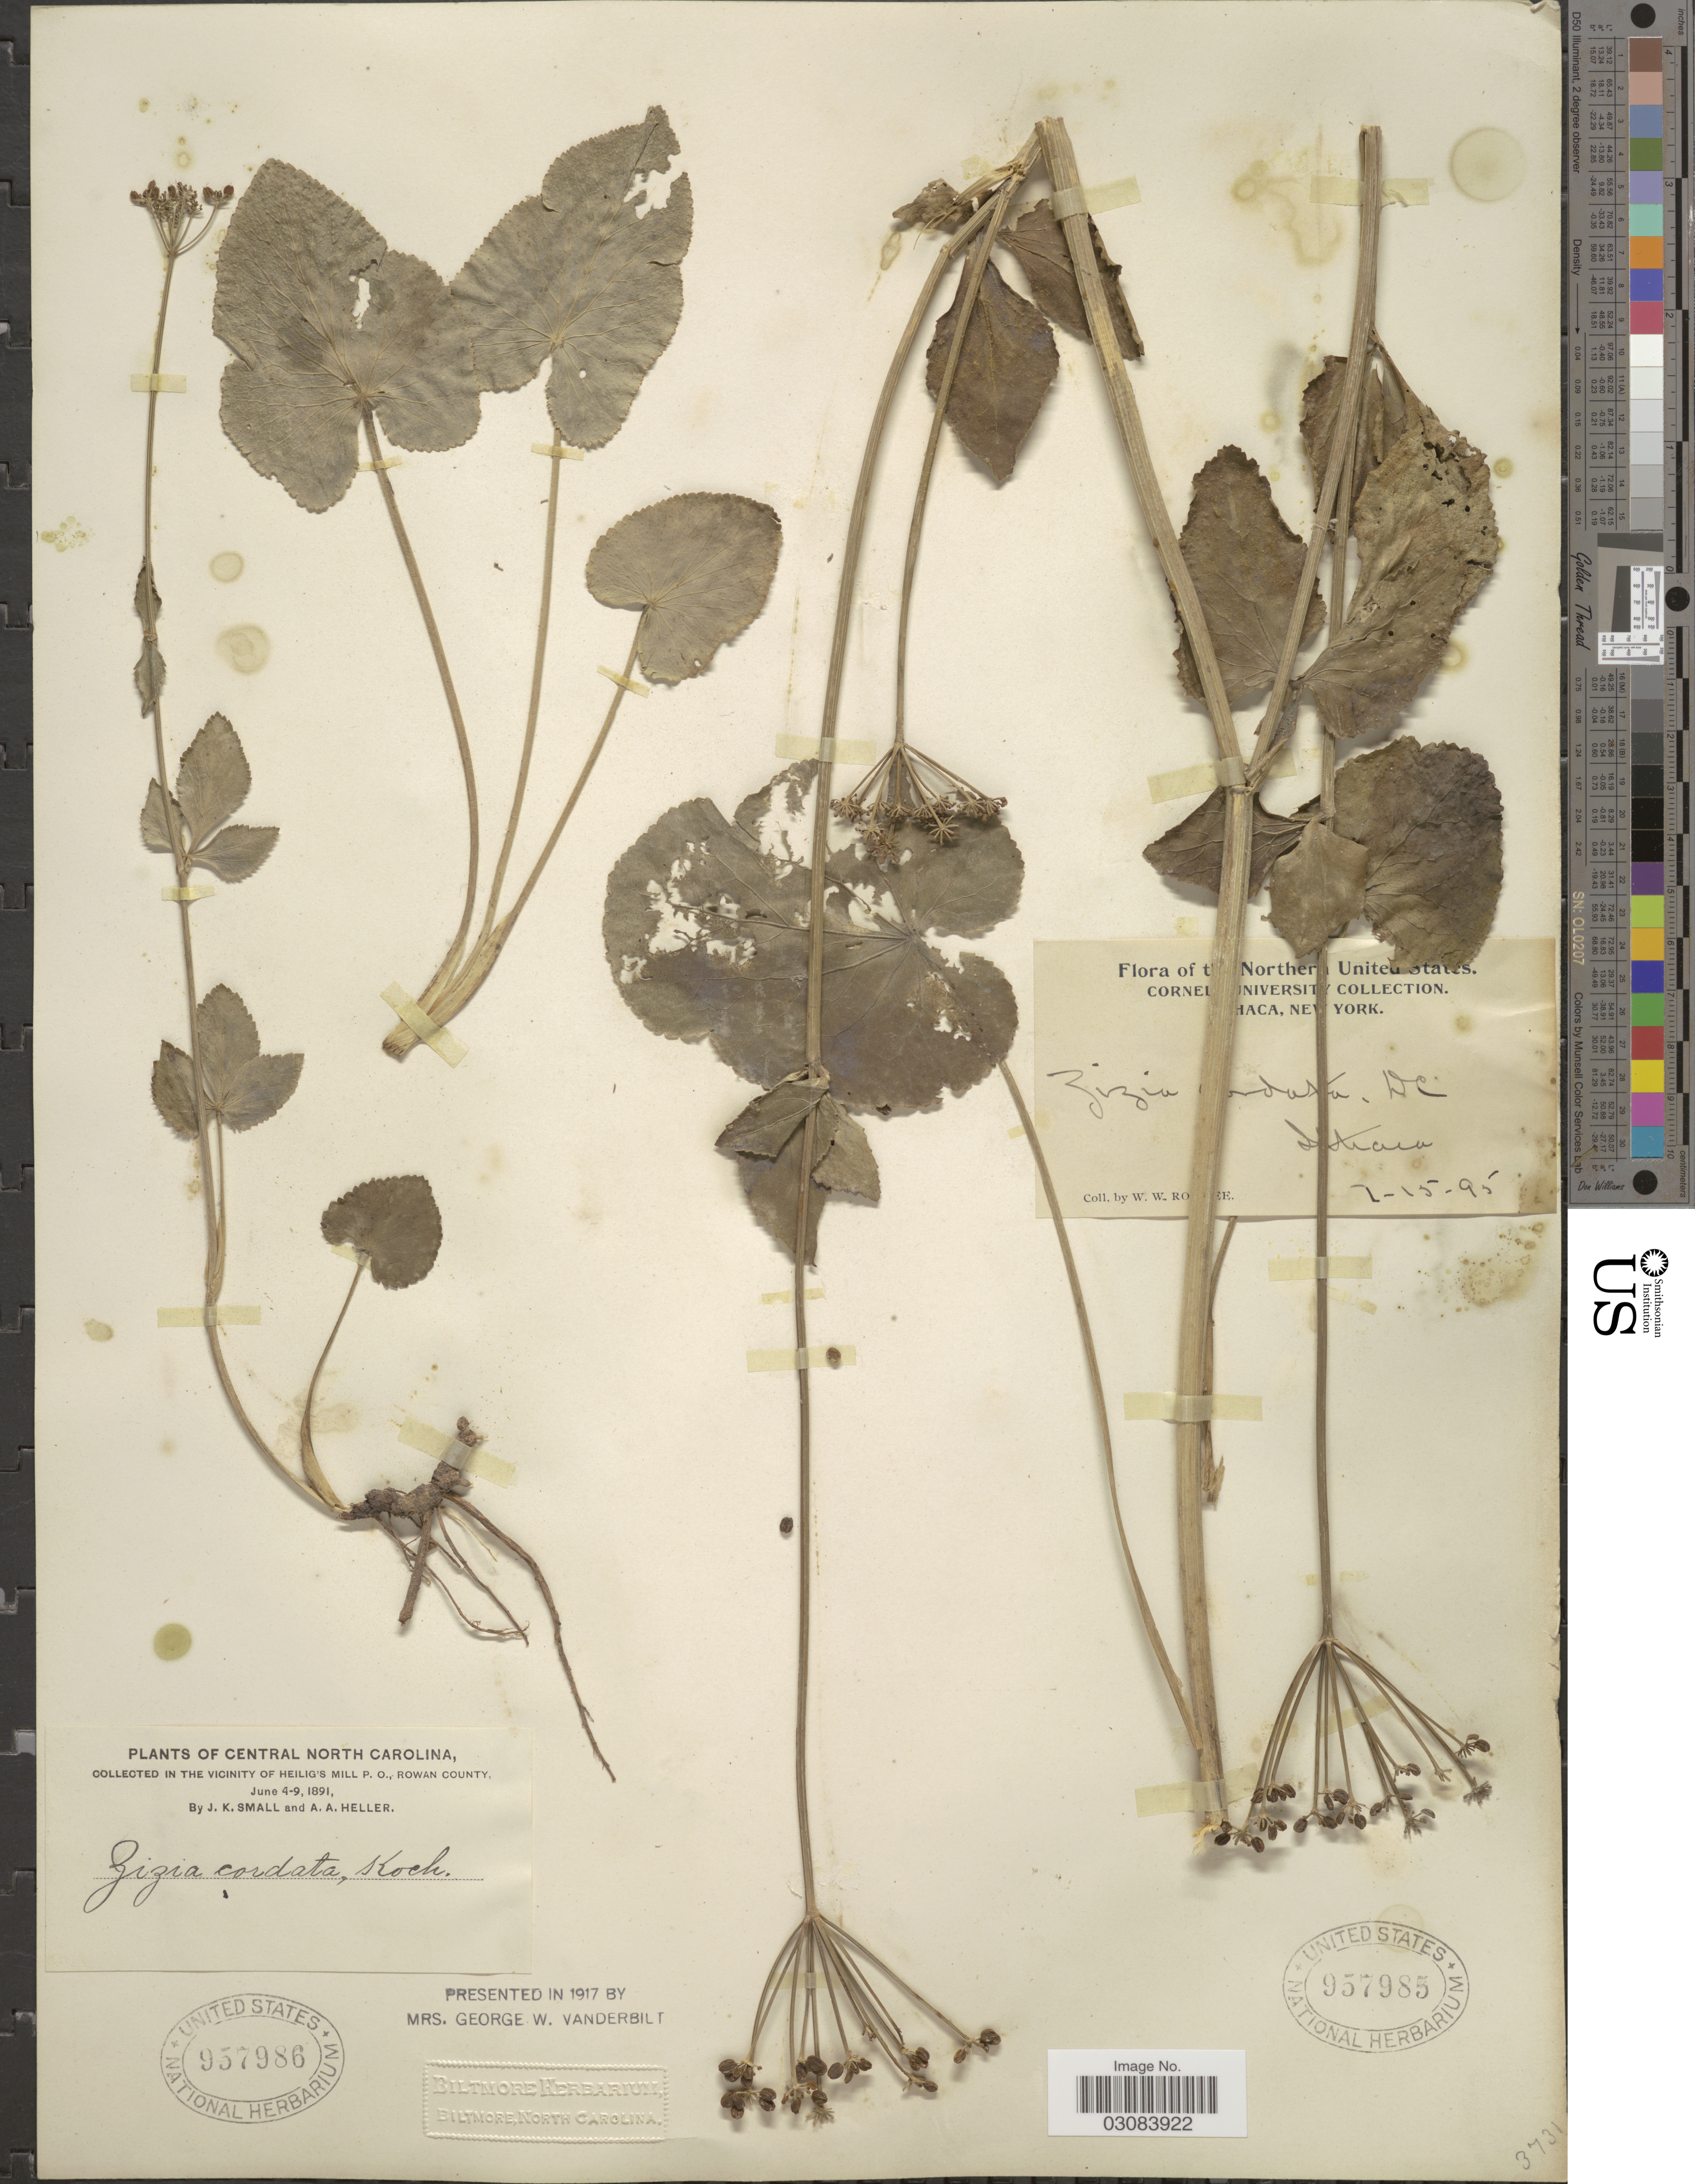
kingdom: Plantae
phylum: Tracheophyta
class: Magnoliopsida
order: Apiales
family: Apiaceae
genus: Zizia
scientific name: Zizia aptera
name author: (A. Gray) Fernald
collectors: J. K. Small & A. A. Heller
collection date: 1891-06-04/1891-06-09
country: United States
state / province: North Carolina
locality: Central North Carolina. In the vicinity of Heilig's Mill P.O., Rowan County.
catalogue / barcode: US 957986-2